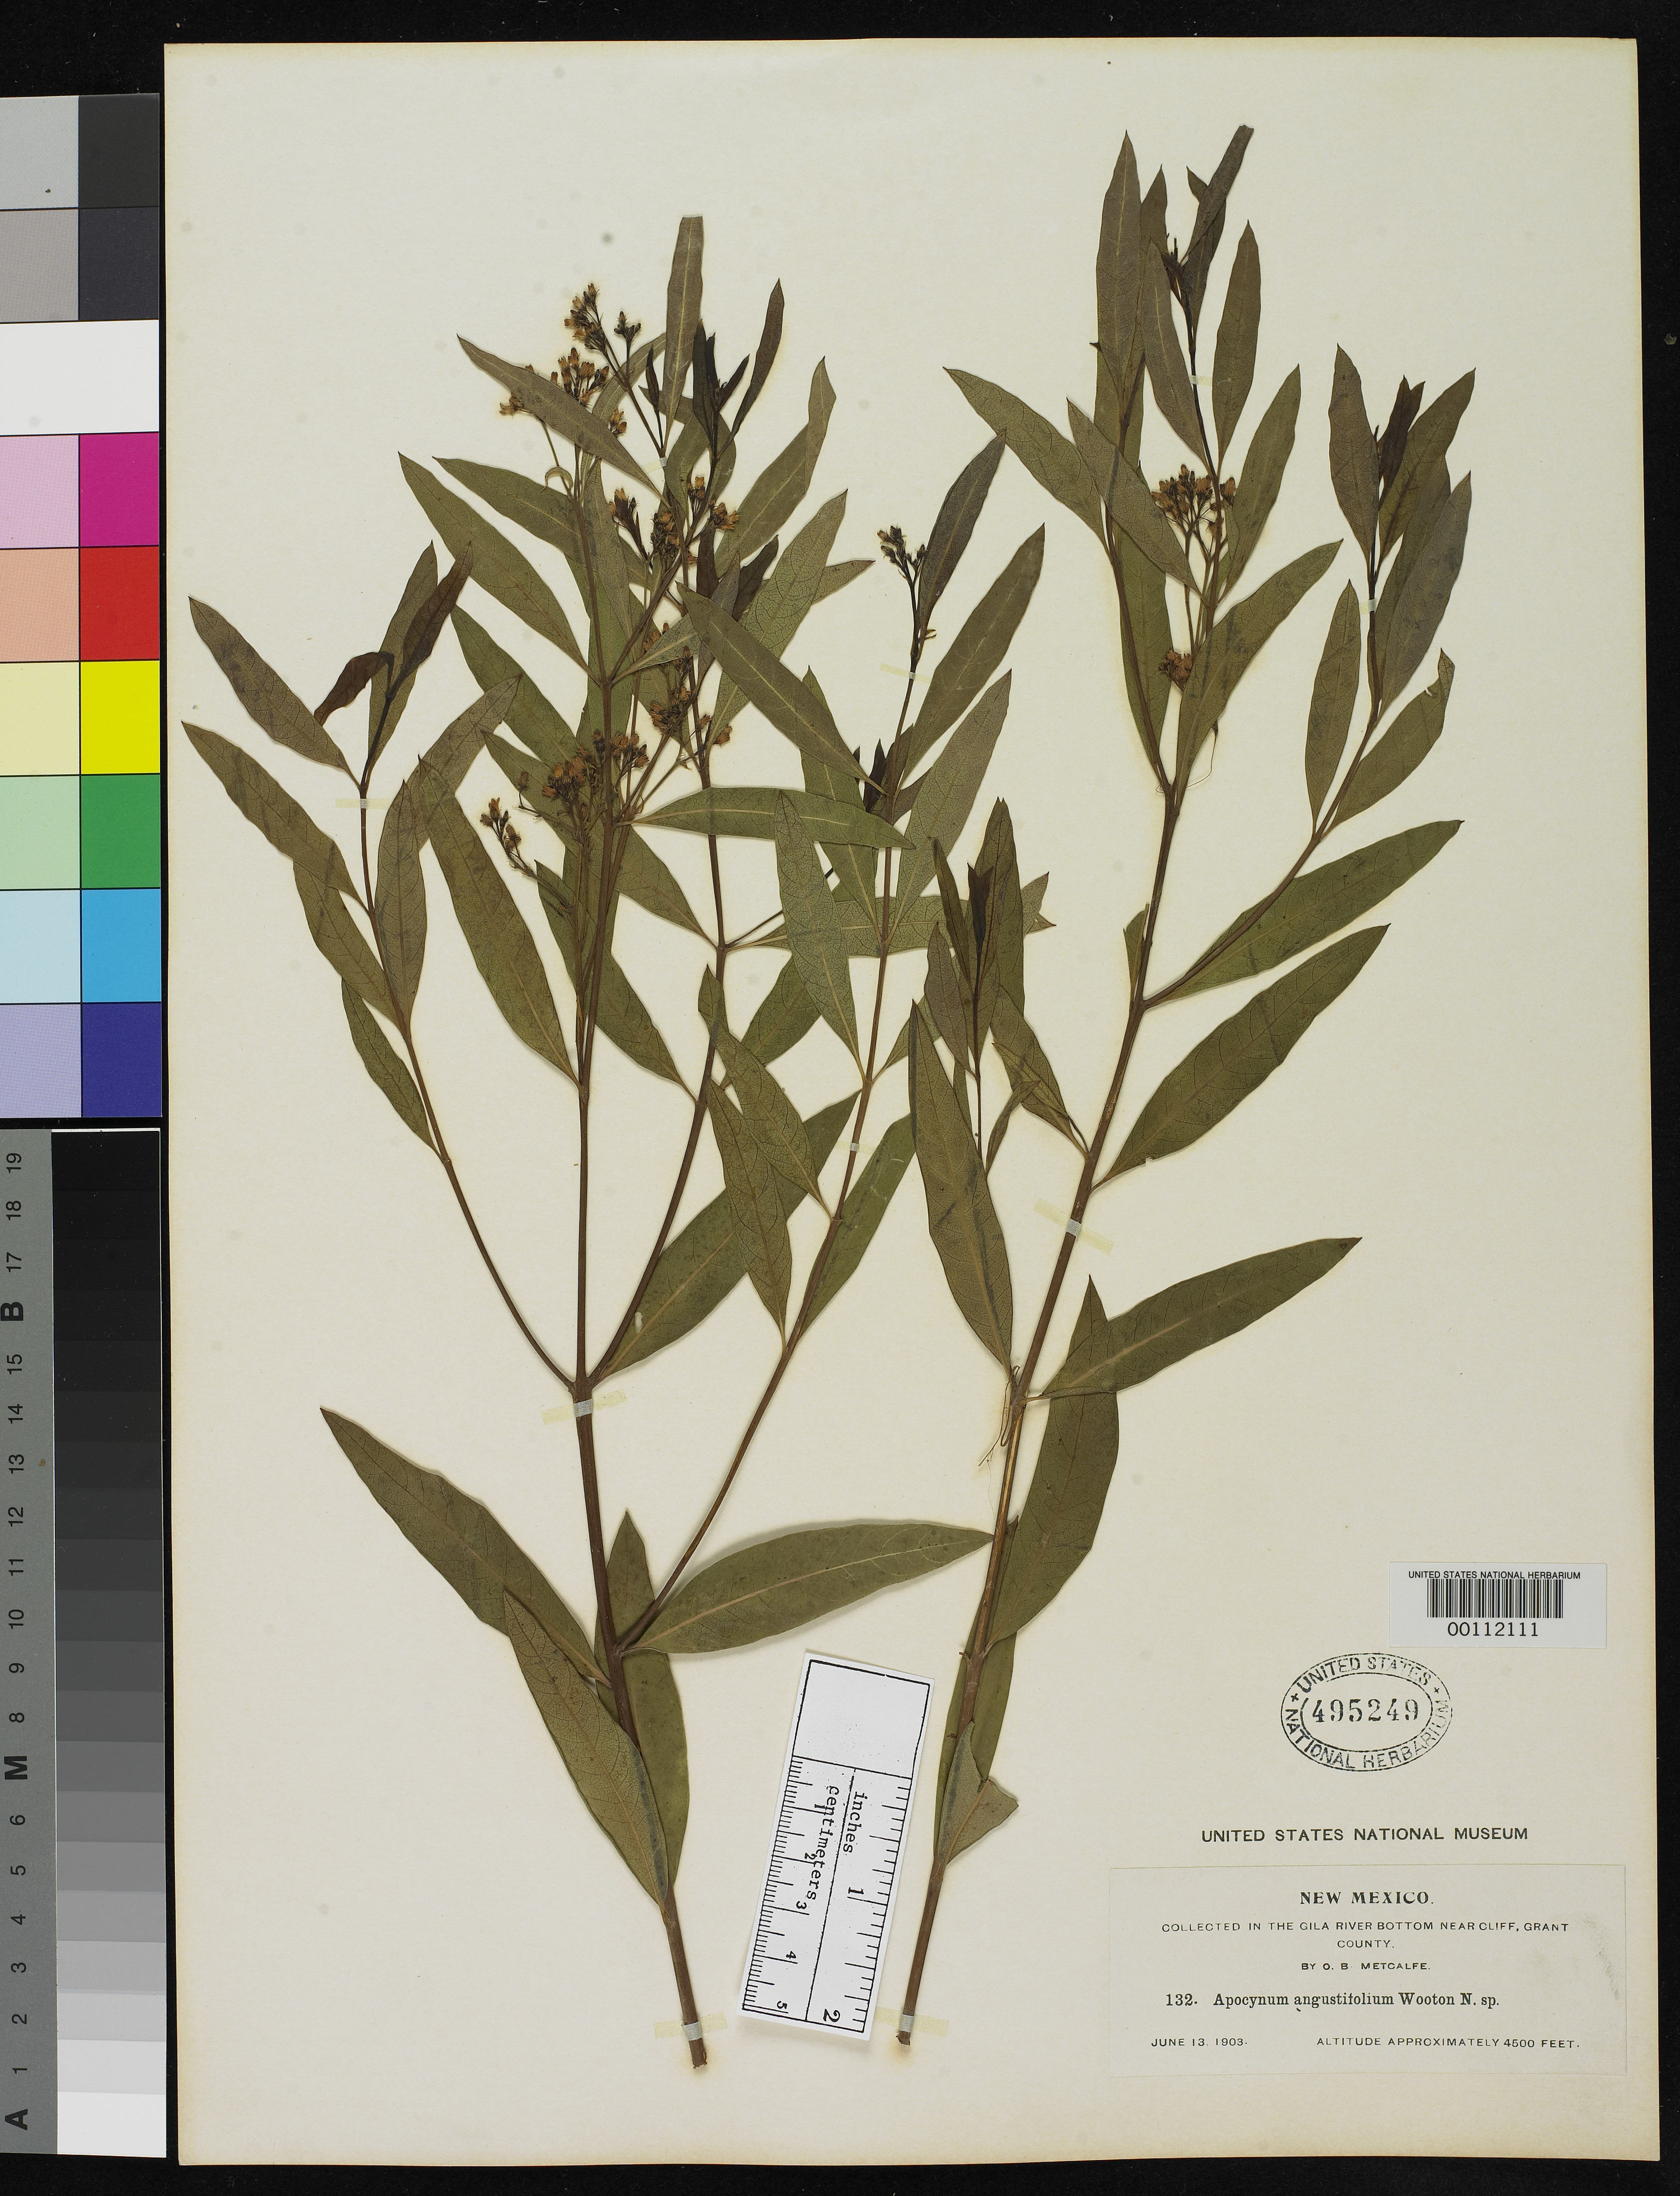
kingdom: Plantae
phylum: Tracheophyta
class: Magnoliopsida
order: Gentianales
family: Apocynaceae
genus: Apocynum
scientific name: Apocynum angustifolium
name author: Wooton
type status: Isotype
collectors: O. B. Metcalfe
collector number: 132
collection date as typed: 13 Jun 1903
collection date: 1903-06-13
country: United States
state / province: New Mexico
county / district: Grant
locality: Gila River, Cliff.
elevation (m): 1350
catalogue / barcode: US 495249